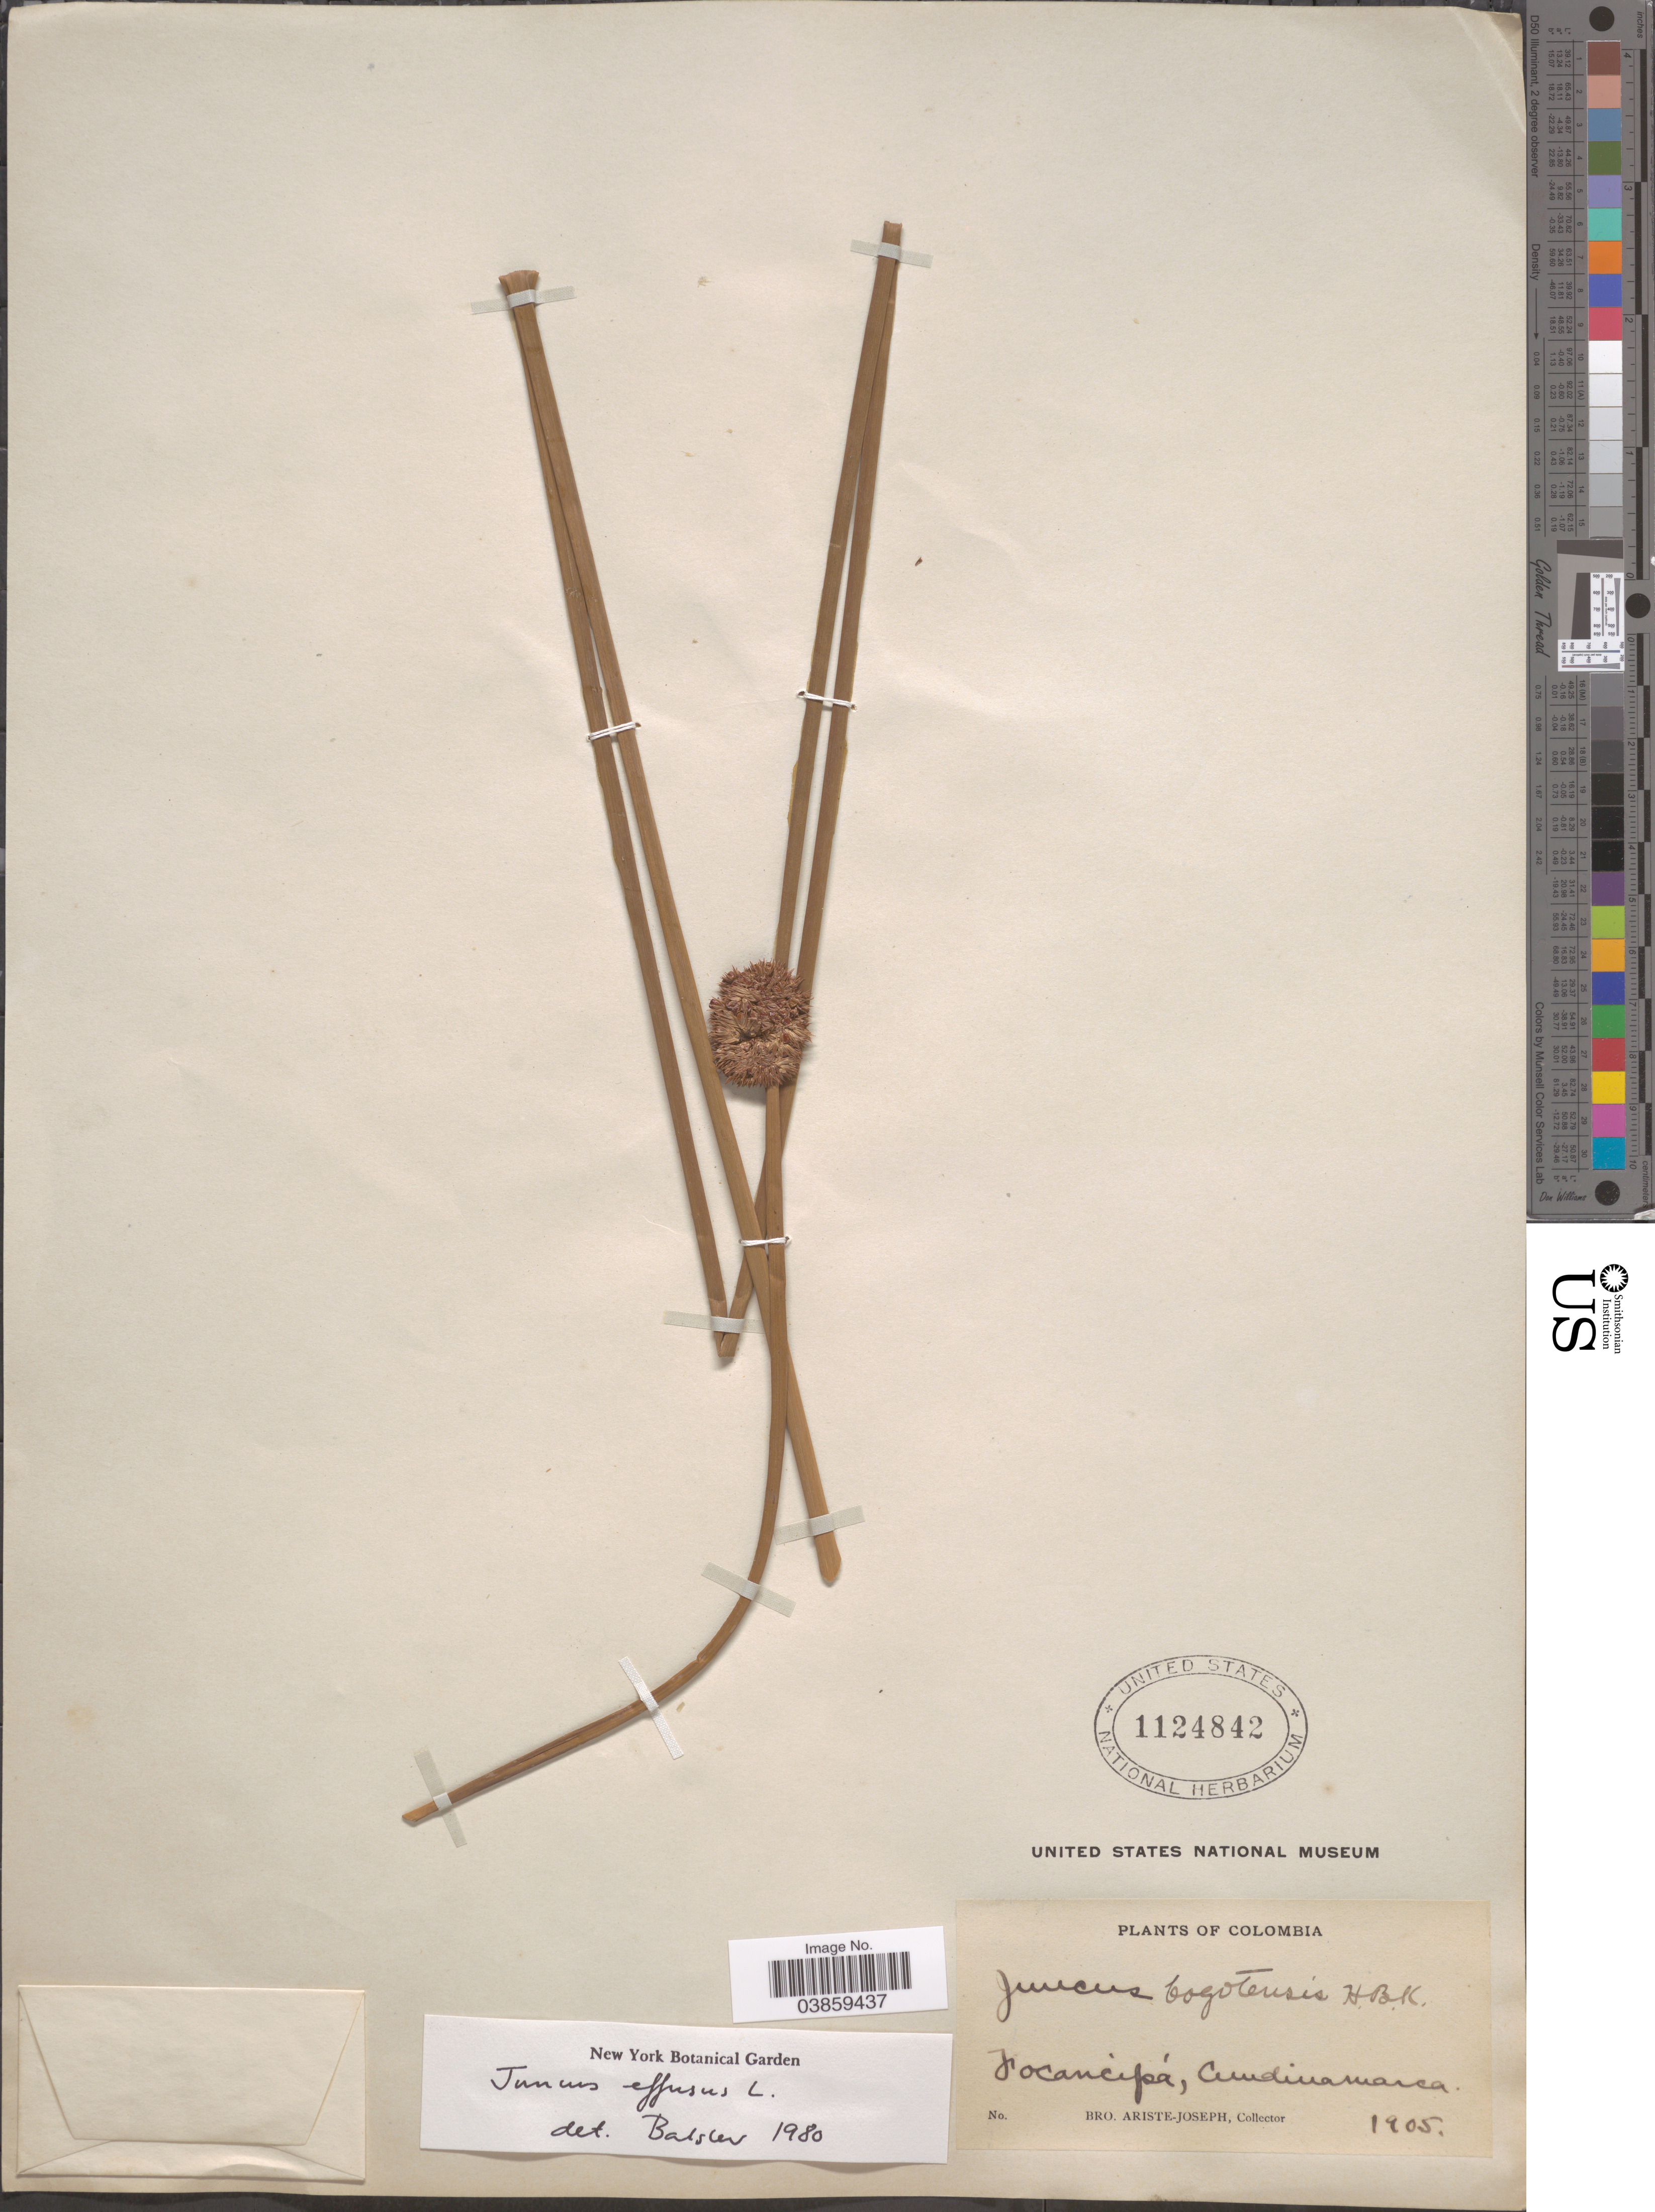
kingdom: Plantae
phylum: Tracheophyta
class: Liliopsida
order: Poales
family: Juncaceae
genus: Juncus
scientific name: Juncus effusus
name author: L.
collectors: Bro. Ariste-Joseph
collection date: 1905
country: Colombia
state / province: Cundinamarca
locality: Tocancipá.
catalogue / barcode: US 1124842